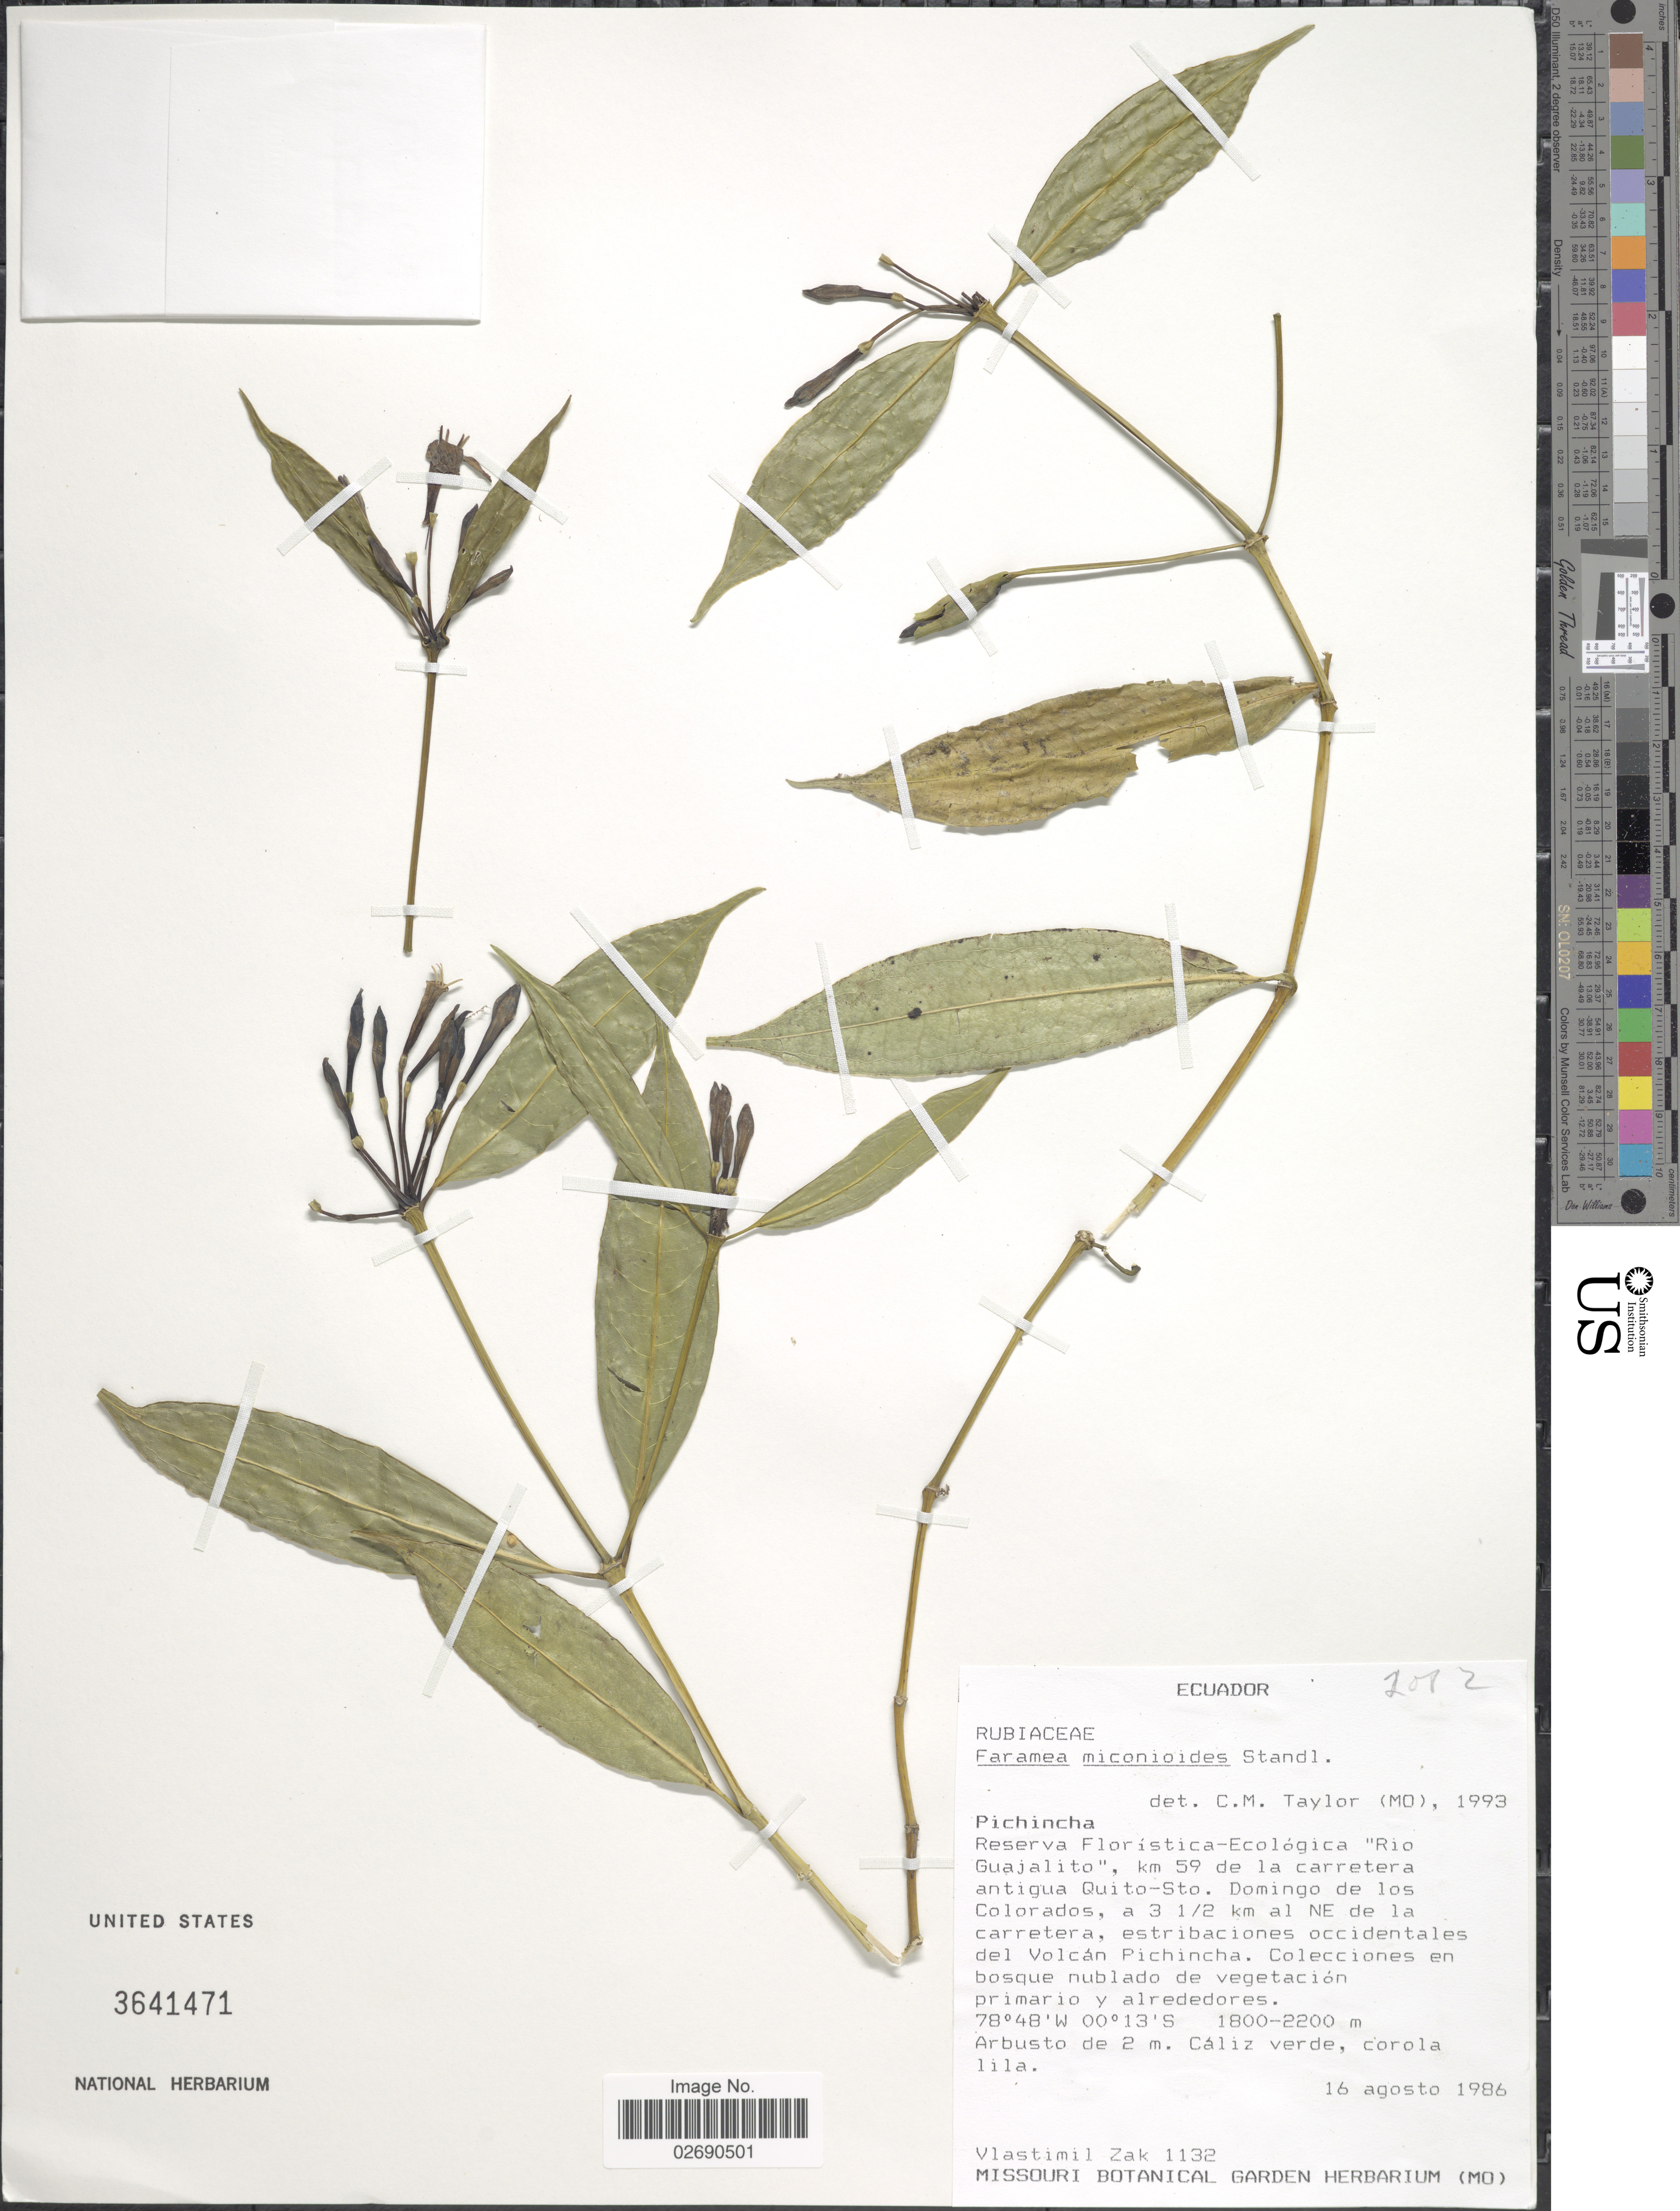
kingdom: Plantae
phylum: Tracheophyta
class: Magnoliopsida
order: Gentianales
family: Rubiaceae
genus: Faramea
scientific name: Faramea miconioides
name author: Standl.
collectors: V. Zak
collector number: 1132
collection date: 1986-08-16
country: Ecuador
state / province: Pichincha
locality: Reserva Floristica-Ecologica "Rio Guajalito", km 59 de la carretera antigua Quito-Sto. Domingo de los Colorados, a 3 1/2 km al NE de la carretera, estribaciones occidentales del Volcan Pichincha.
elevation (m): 1800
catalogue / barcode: US 3641471